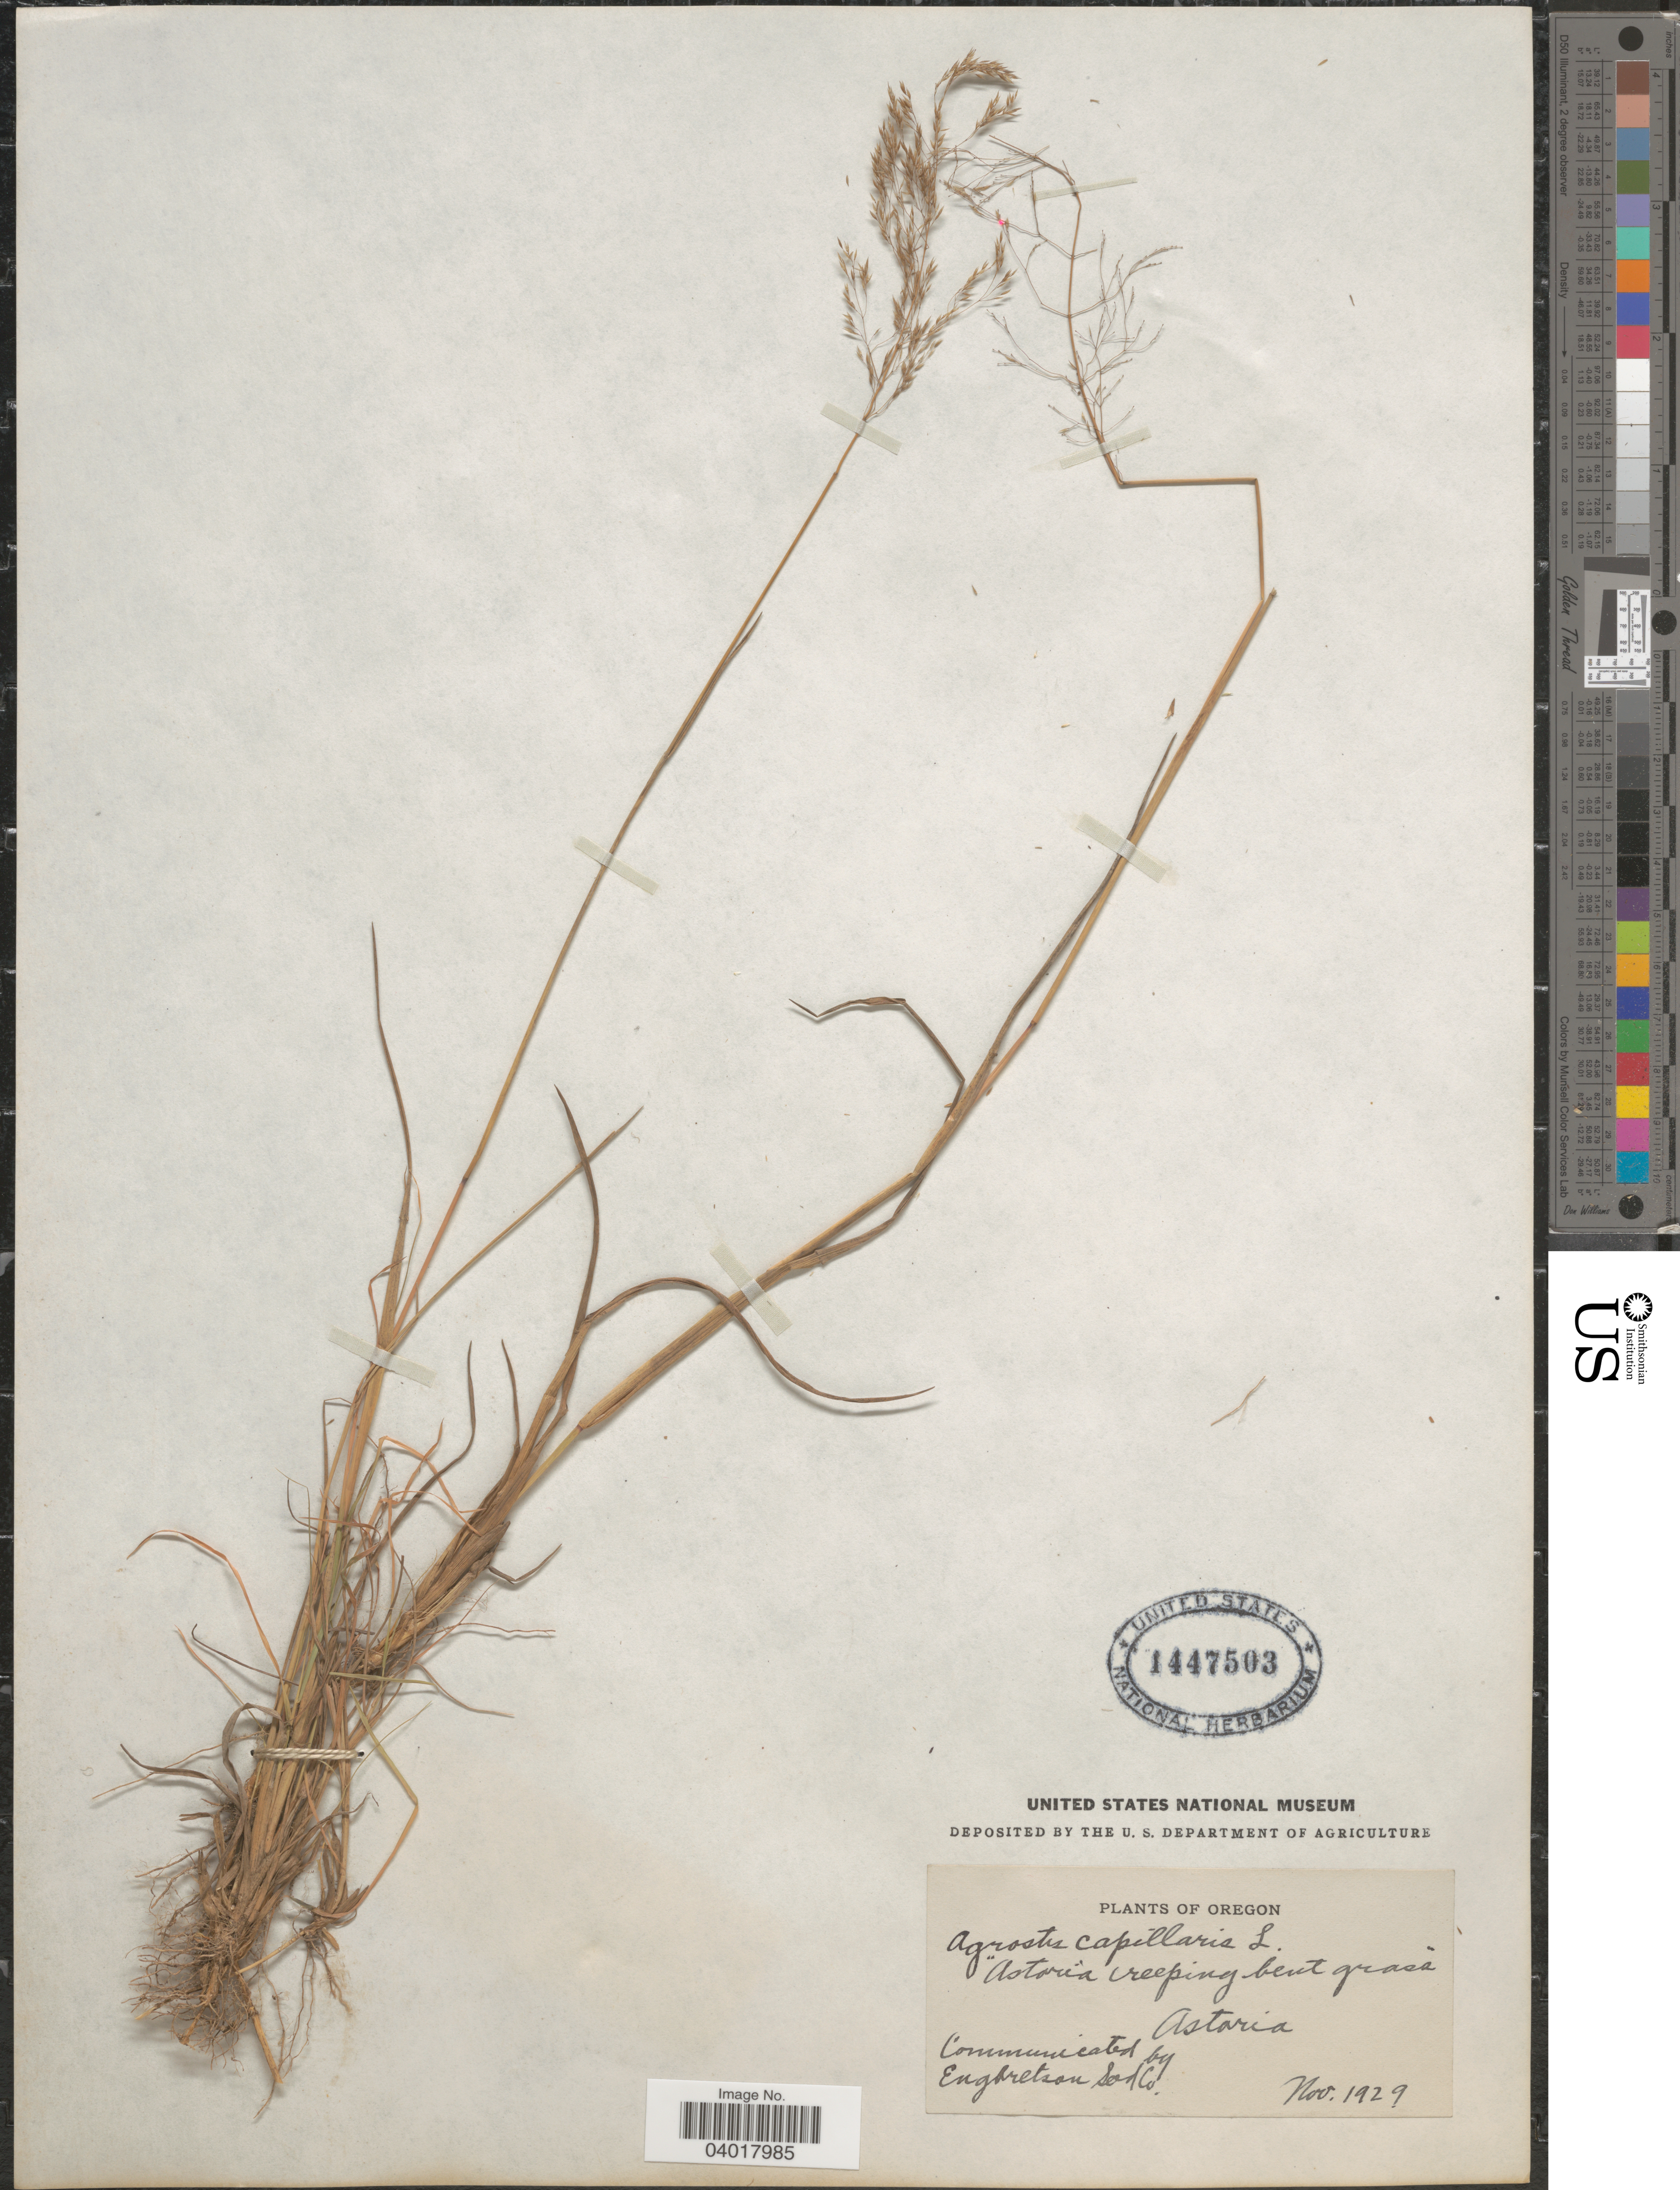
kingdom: Plantae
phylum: Tracheophyta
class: Liliopsida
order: Poales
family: Poaceae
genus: Agrostis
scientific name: Agrostis capillaris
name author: L.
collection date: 1929-11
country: United States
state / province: Oregon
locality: Astoria.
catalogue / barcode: US 1447503